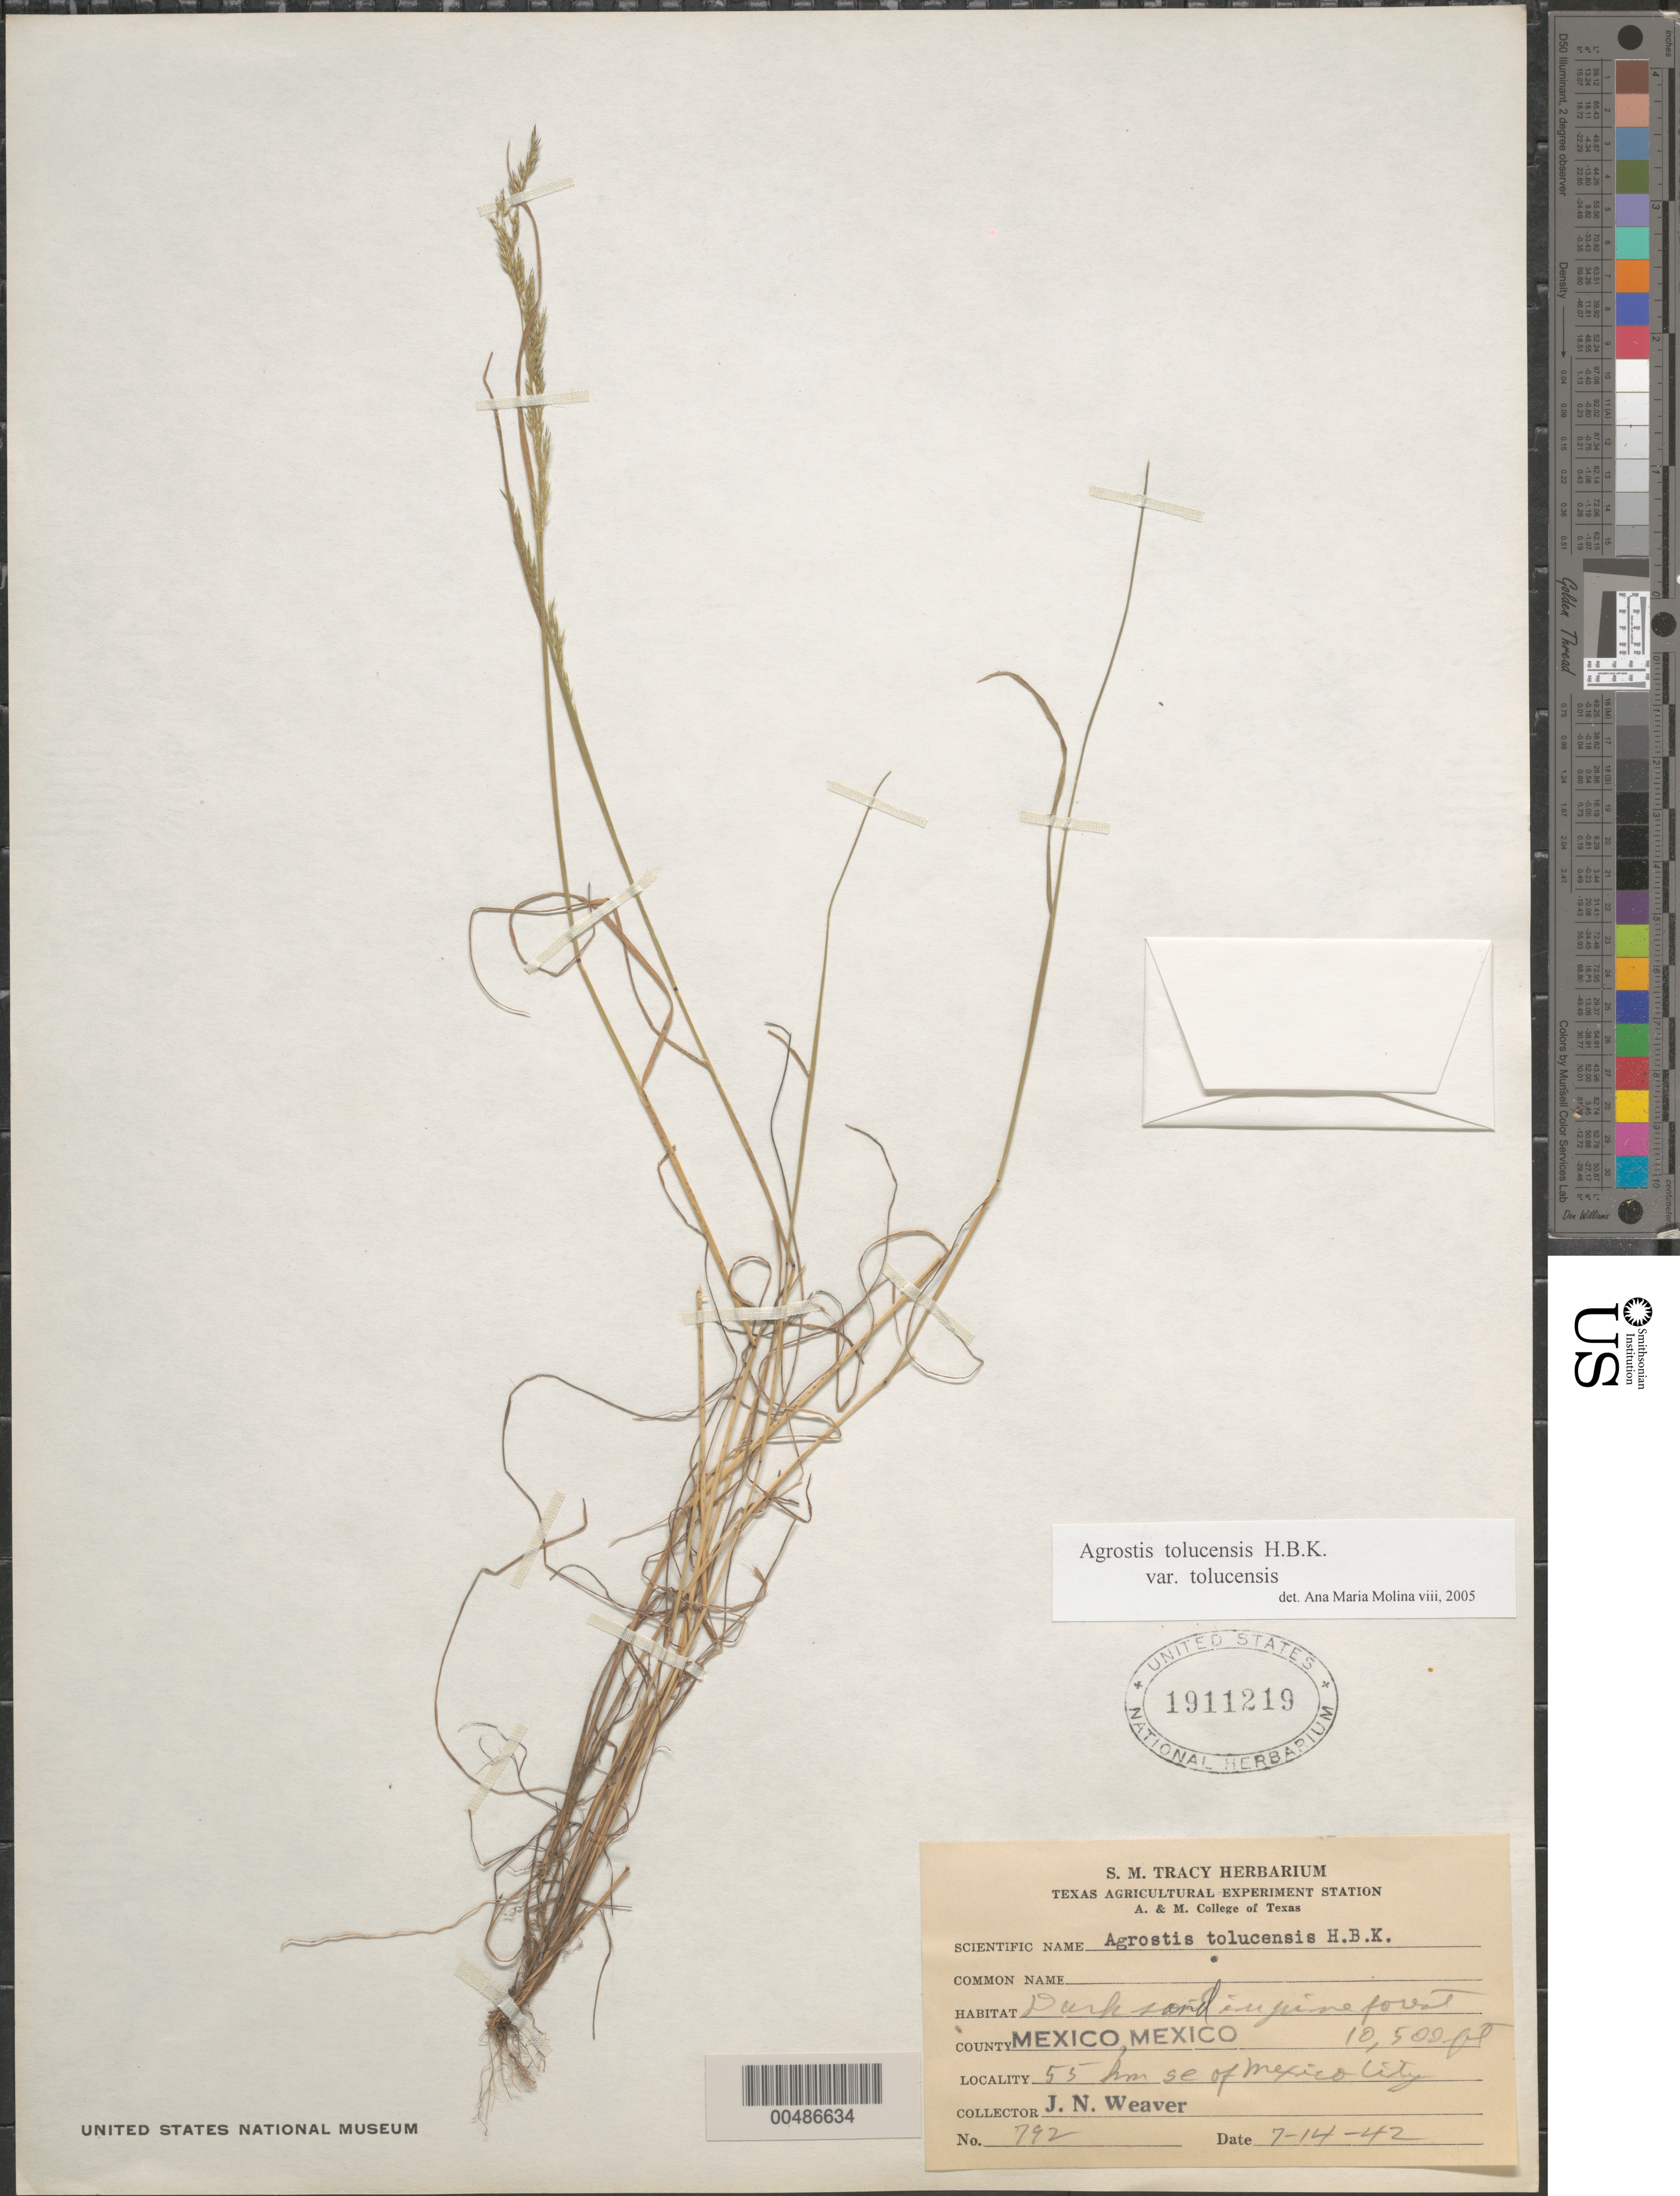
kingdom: Plantae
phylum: Tracheophyta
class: Liliopsida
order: Poales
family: Poaceae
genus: Agrostis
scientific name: Agrostis tolucensis Kunth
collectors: J. N. Weaver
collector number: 792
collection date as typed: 14 Jul 1942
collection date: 1942-07-14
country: Mexico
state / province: México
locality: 55 km SE of Mexico City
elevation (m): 3200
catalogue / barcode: US 1911219